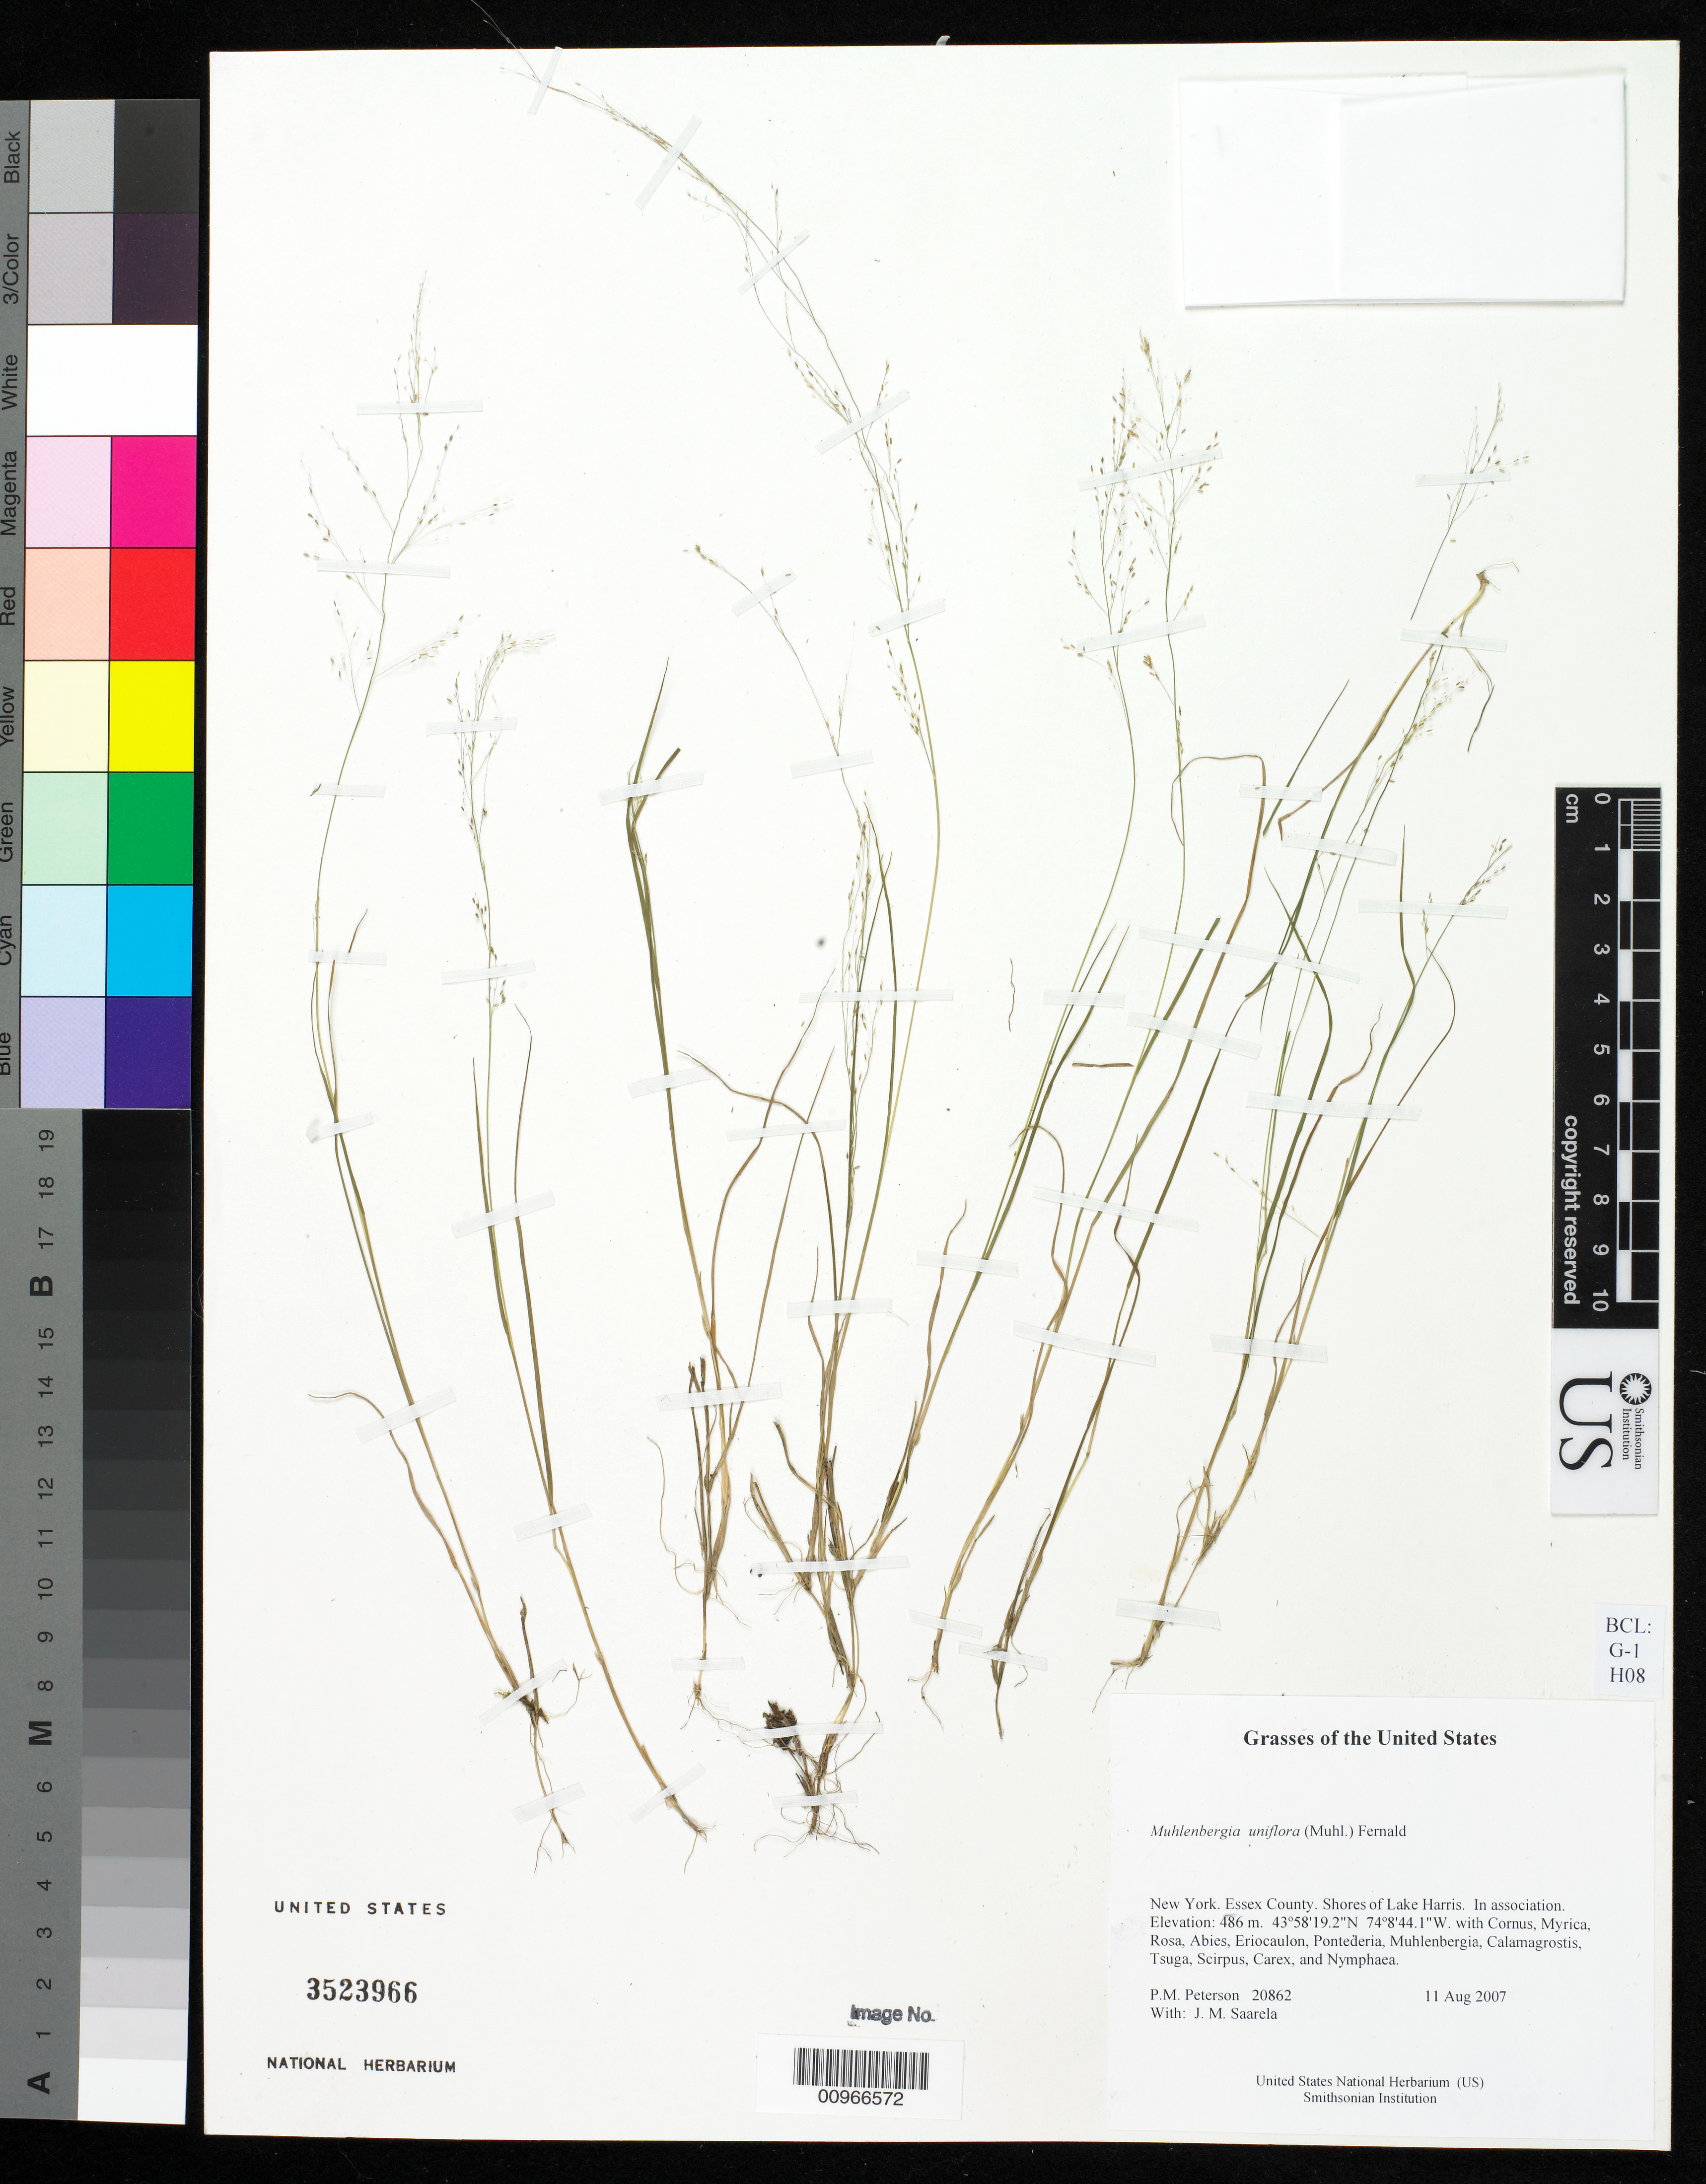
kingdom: Plantae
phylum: Tracheophyta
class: Liliopsida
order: Poales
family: Poaceae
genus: Muhlenbergia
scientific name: Muhlenbergia uniflora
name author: (Muhl.) Fernald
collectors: P. M. Peterson & J. Saarela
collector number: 20862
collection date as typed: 11 Aug 2007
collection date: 2007-08-11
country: United States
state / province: New York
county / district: Essex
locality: Shores of Lake Harris. In association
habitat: with Cornus, Myrica, Rosa, Abies, Eriocaulon, Pontederia, Muhlenbergia, Calamagrostis, Tsuga, Scirpus, Carex, and Nymphaea.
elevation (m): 486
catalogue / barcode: US 3523966